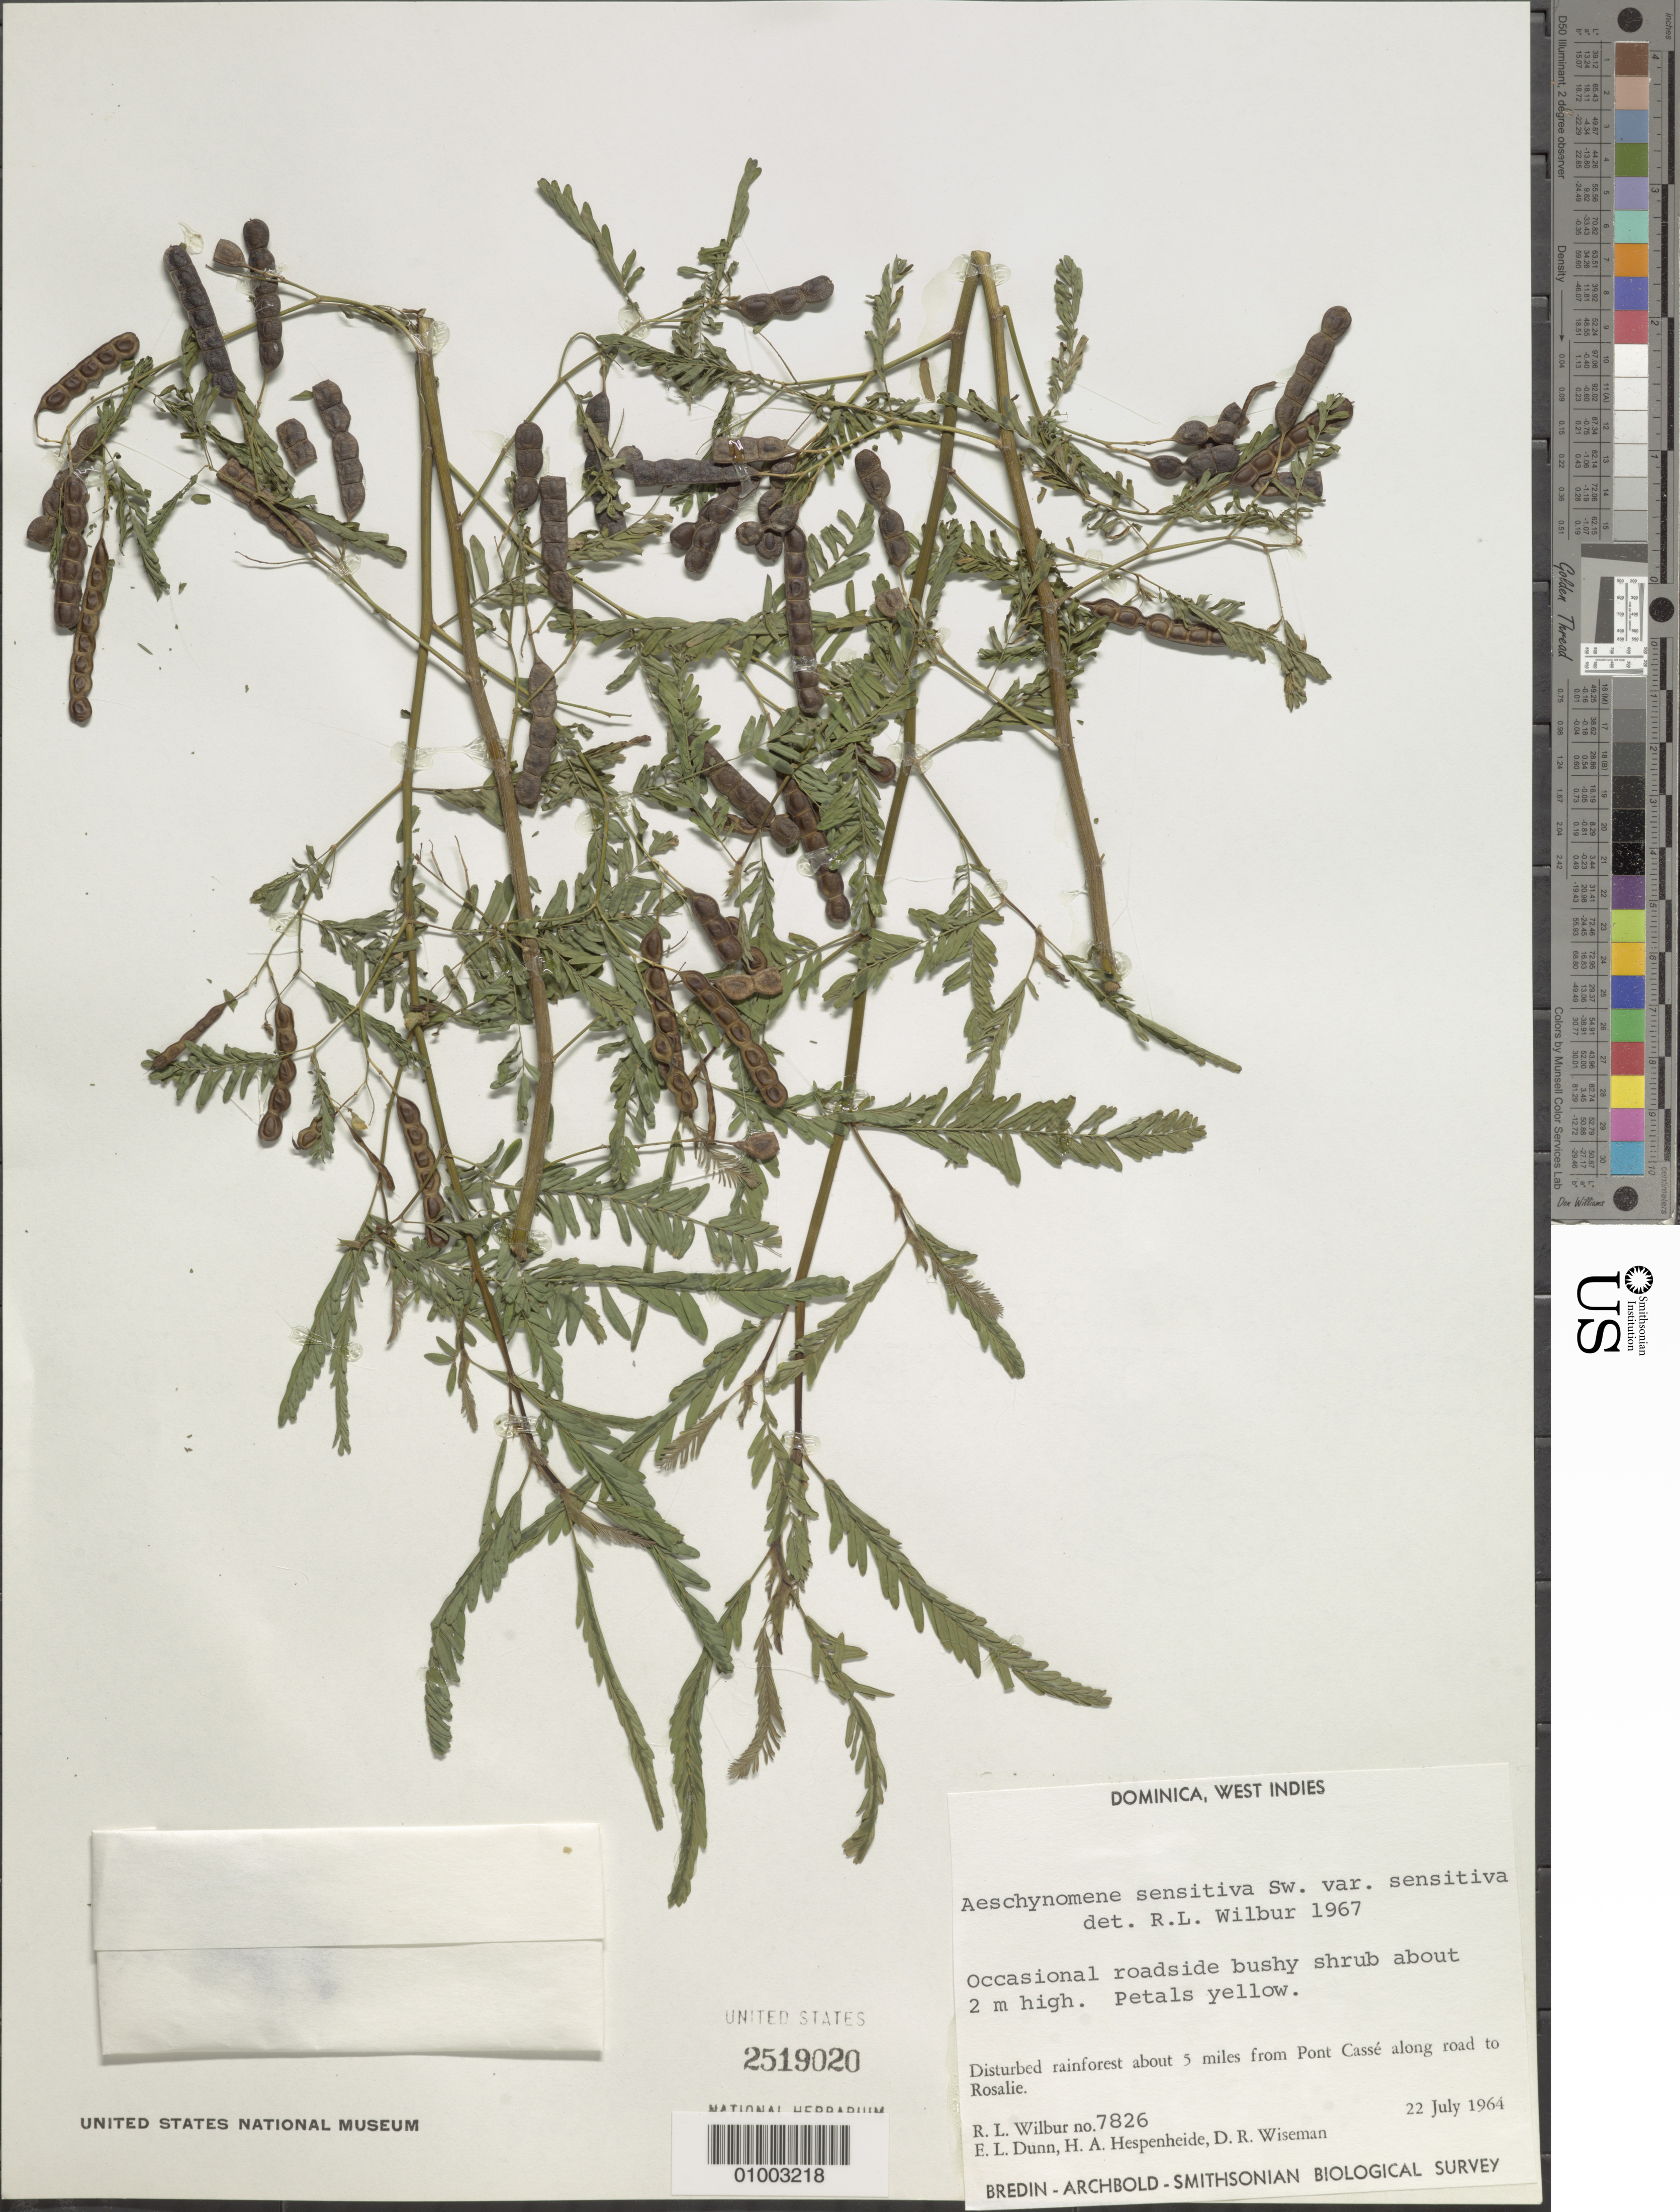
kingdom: Plantae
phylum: Tracheophyta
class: Magnoliopsida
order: Fabales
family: Fabaceae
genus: Aeschynomene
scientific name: Aeschynomene sensitiva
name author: Sw.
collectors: R. L. Wilbur, E. Dunn, H. A. Hespenheide & D. R. Wiseman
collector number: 7826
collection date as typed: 22 Jul 1964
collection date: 1964-07-22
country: Dominica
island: Dominica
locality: Disturbed rainforest about 5 miles from Pont Casse along road to Rosalie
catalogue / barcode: US 2519020